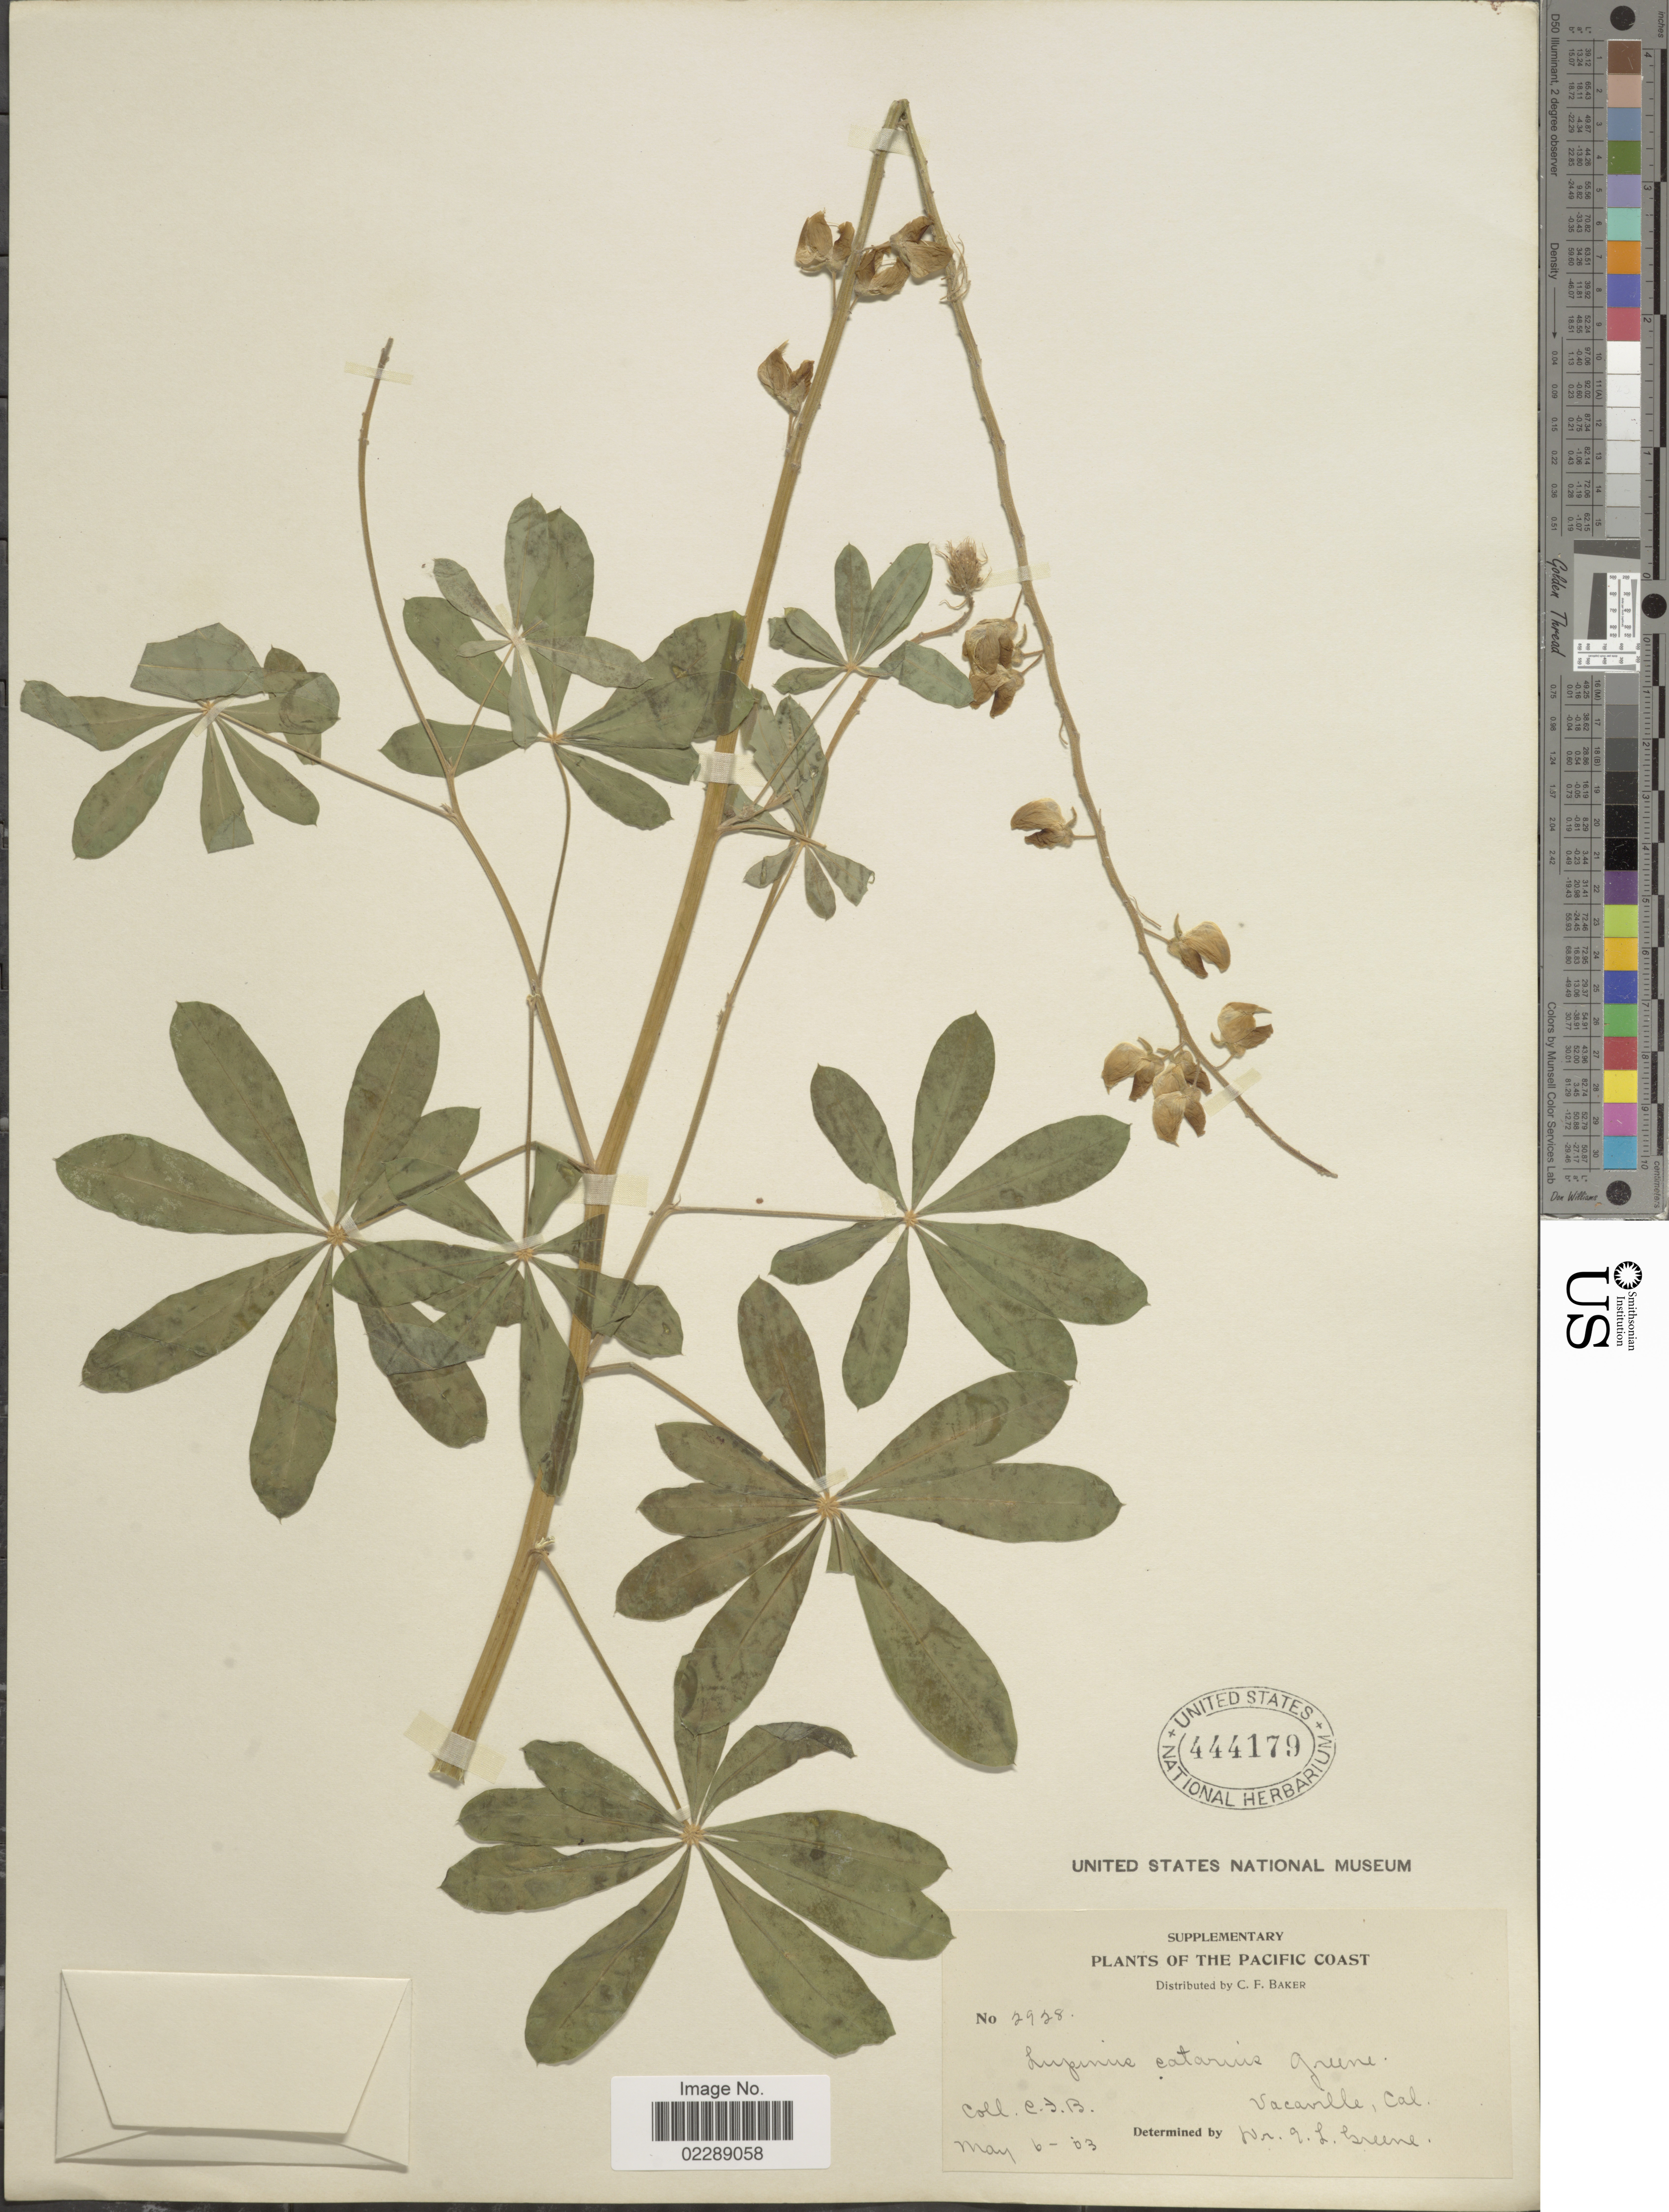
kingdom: Plantae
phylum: Tracheophyta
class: Magnoliopsida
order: Fabales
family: Fabaceae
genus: Lupinus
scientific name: Lupinus latifolius subsp. latifolius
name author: Lindl. ex J. Agardh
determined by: Dunn, D. B.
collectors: C. F. Baker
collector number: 2928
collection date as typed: Transcribed d/m/y: 6/5/3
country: United States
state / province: California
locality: The Pacific Coast, Vacaville, Cal.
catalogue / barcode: US 444179